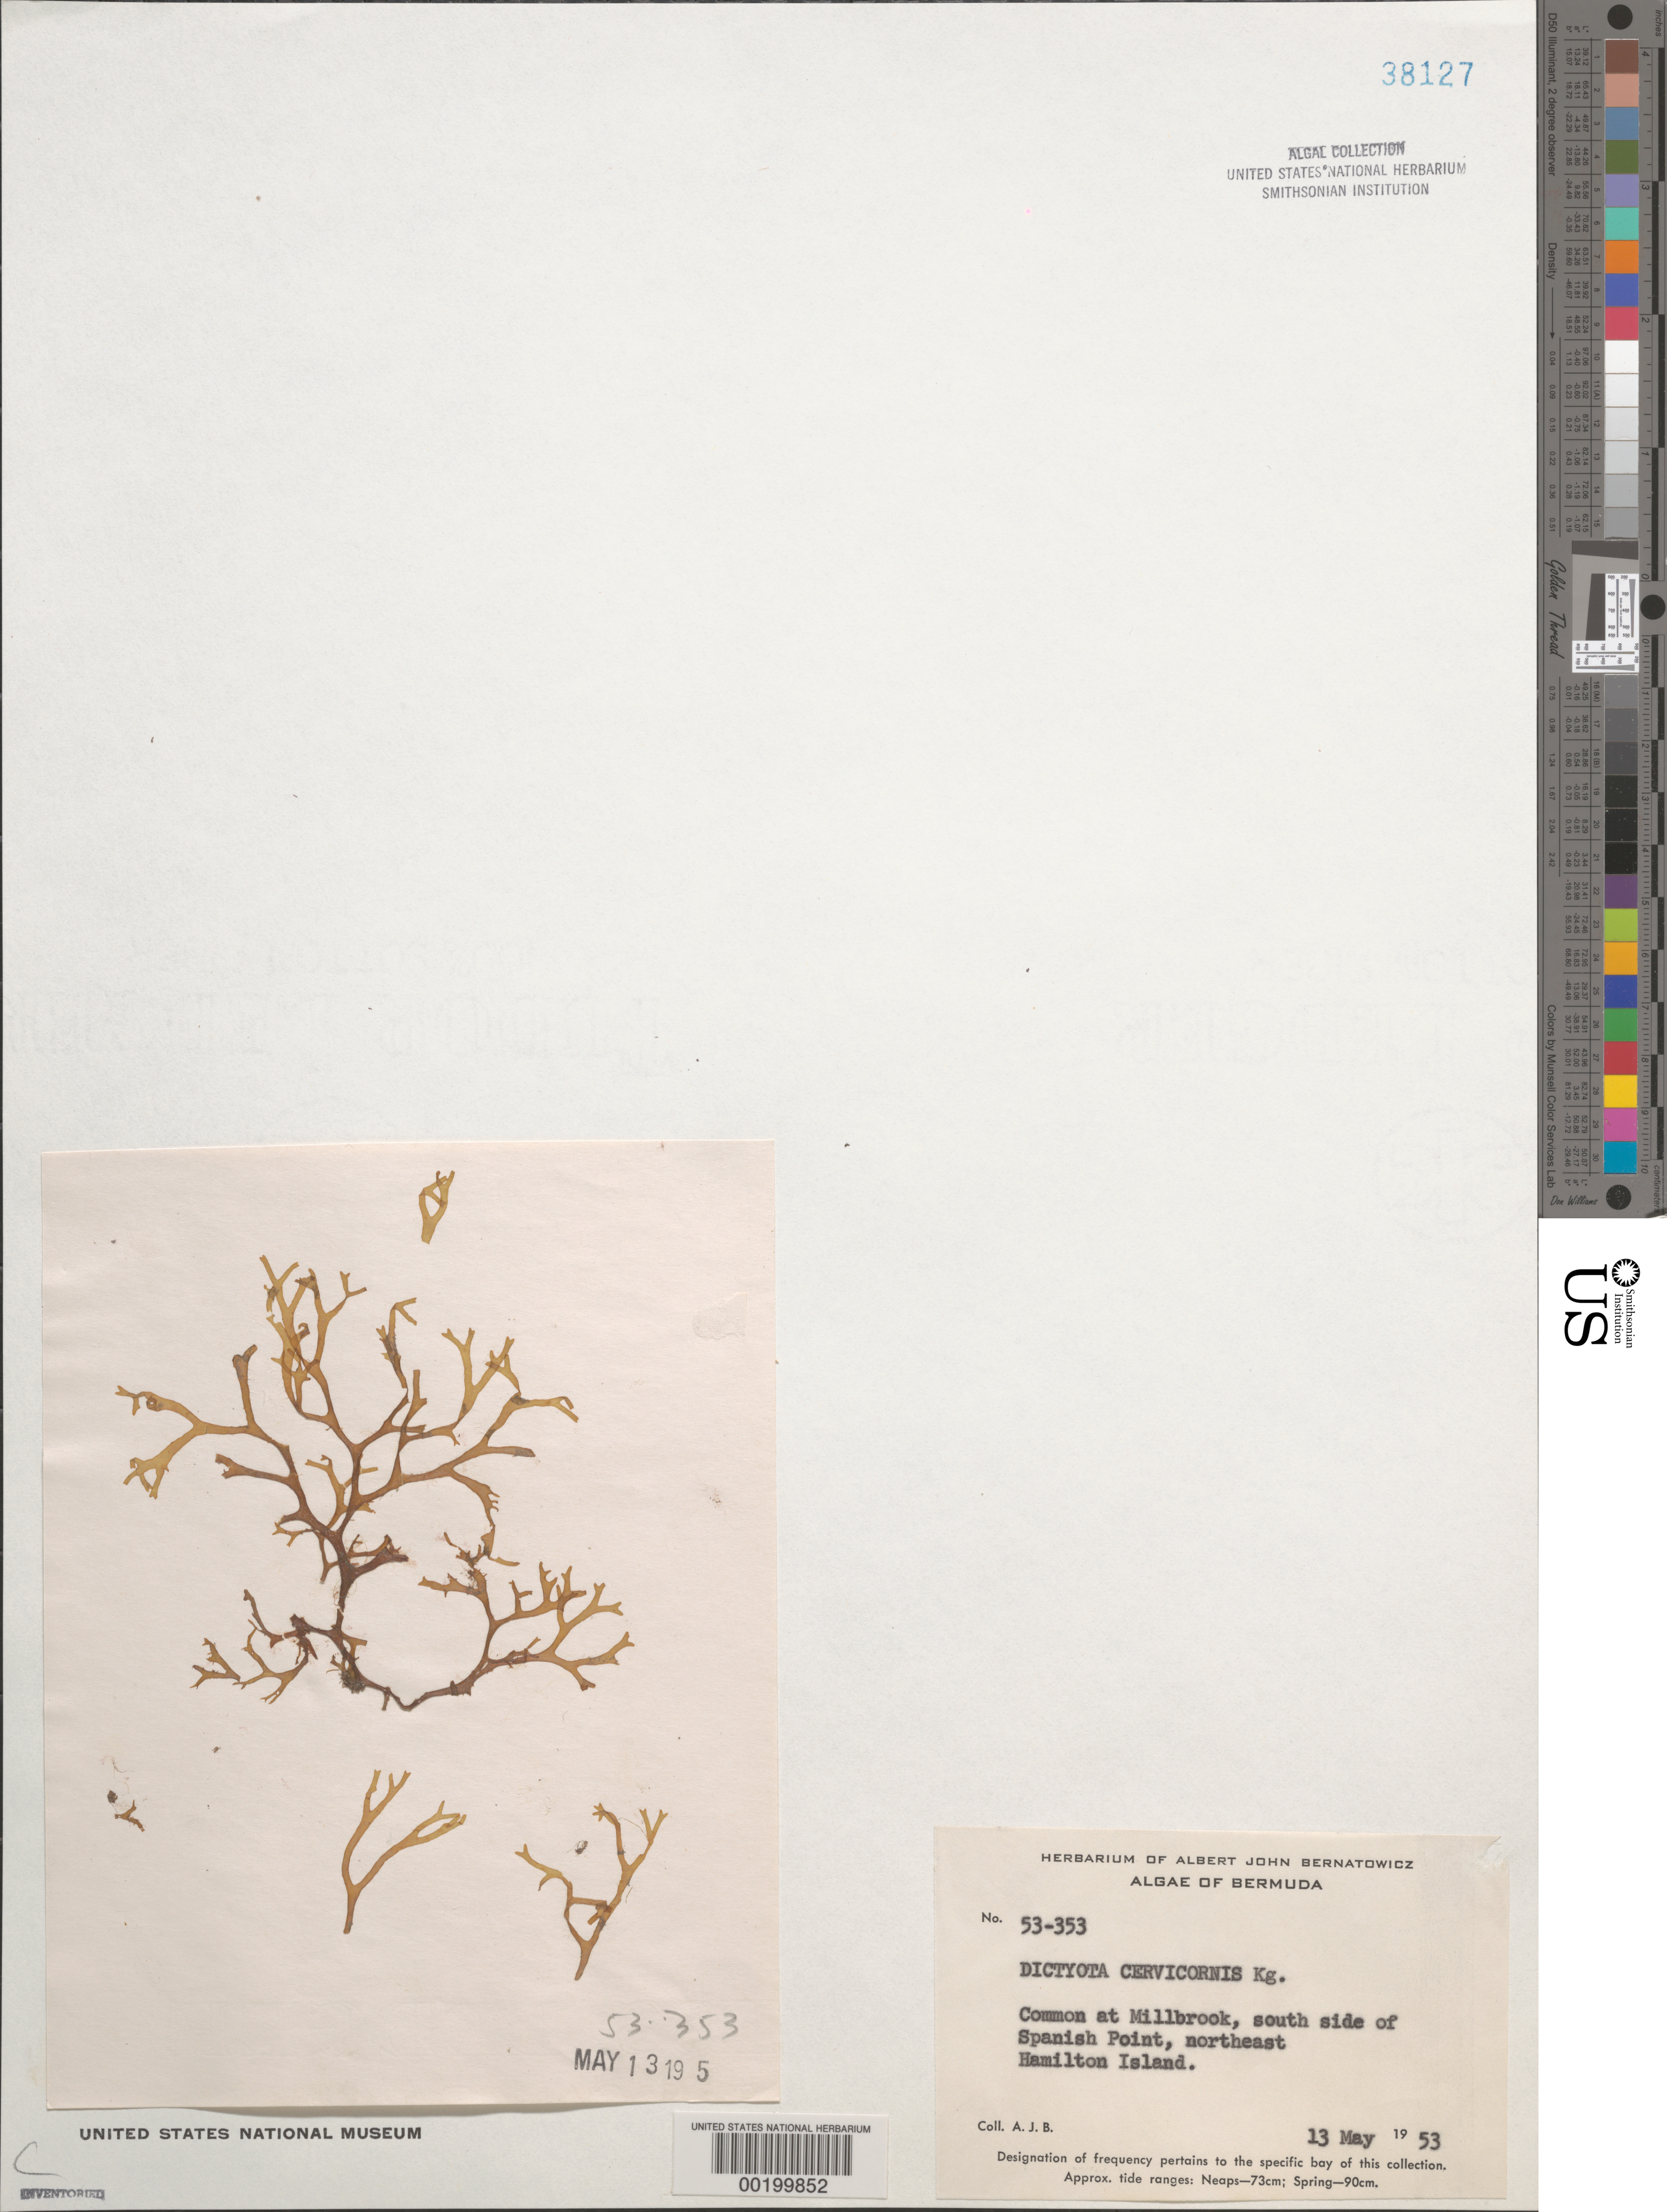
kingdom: Chromista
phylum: Ochrophyta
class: Phaeophyceae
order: Dictyotales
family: Dictyotaceae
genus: Dictyota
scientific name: Dictyota cervicornis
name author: Kütz.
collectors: A. Bernatowicz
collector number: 53-353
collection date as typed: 13 May 1953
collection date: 1953-05-13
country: Bermuda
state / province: Pembroke Parish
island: Bermuda Island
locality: Spanish Point, Millbrook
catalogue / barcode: US 38127